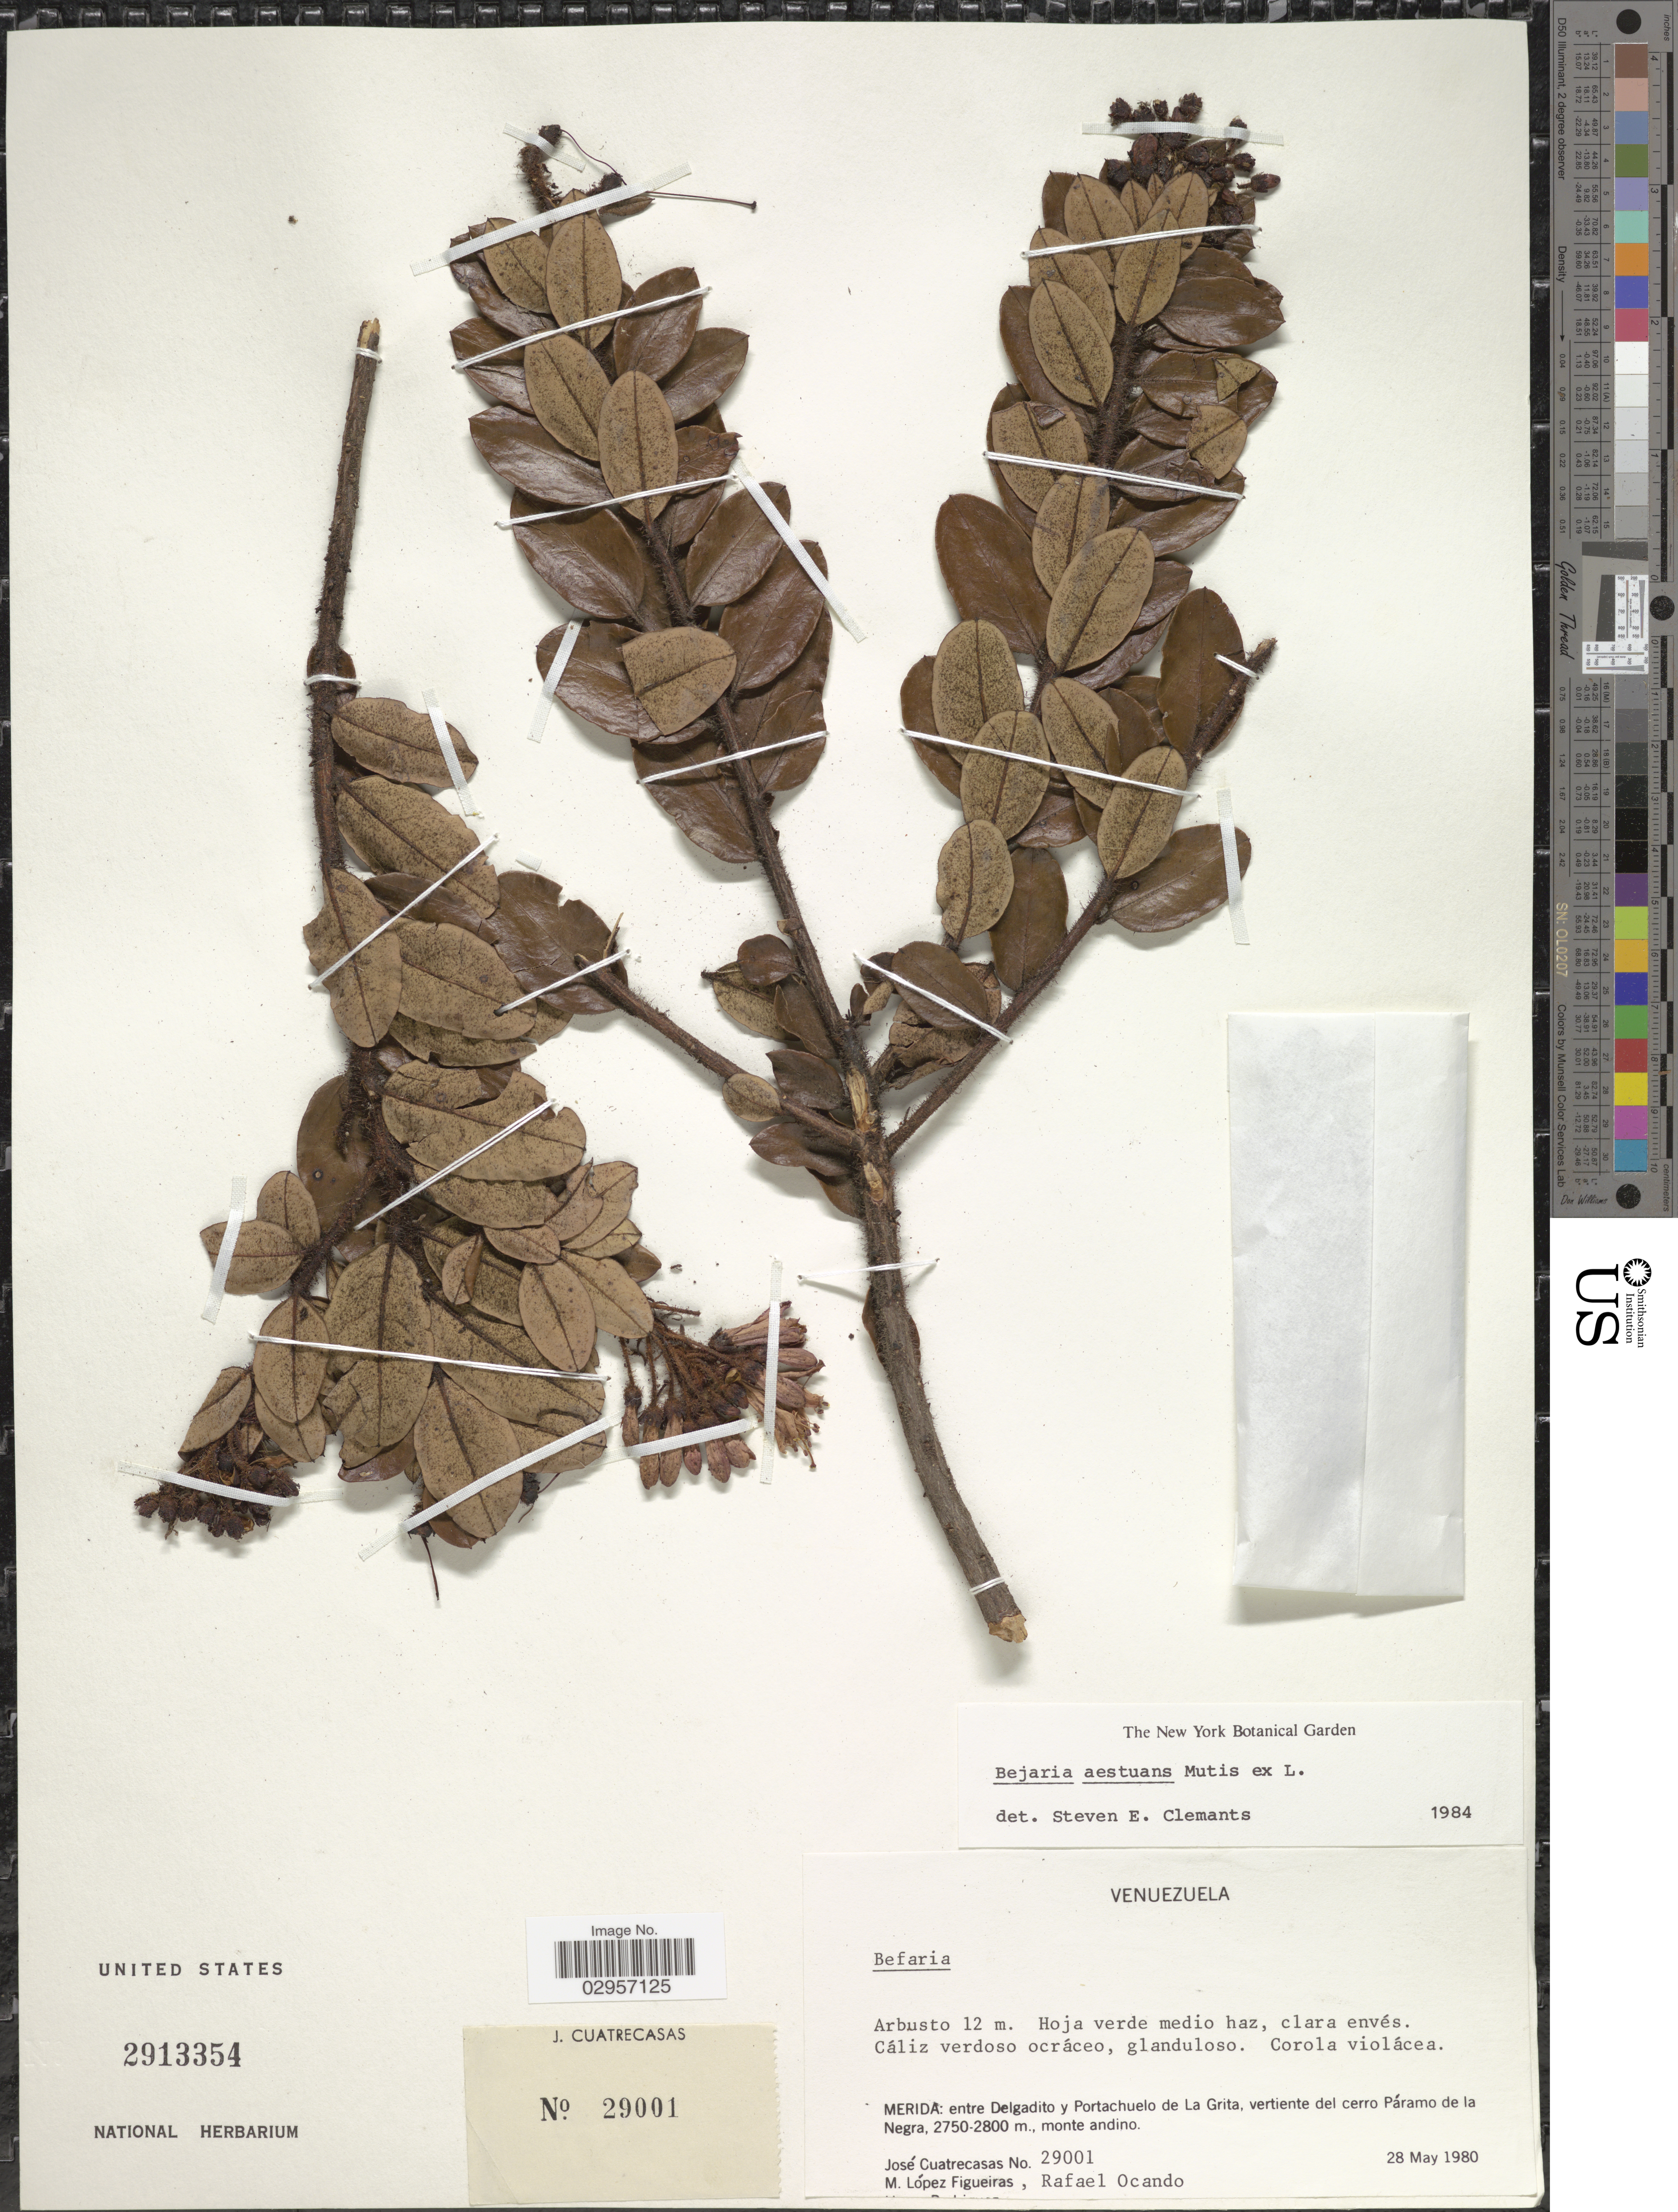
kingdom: Plantae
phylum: Tracheophyta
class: Magnoliopsida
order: Ericales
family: Ericaceae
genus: Befaria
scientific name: Befaria aestuans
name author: Mutis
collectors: J. Cuatrecasas, M. López Figueiras & R. Ocando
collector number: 29001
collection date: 1980-05-28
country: Venezuela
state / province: Mérida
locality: Merida: entre Delgadito y Portachuelo de La Grita, vertiente del cerro Páramo de la Negra.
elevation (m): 2750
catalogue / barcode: US 2913354